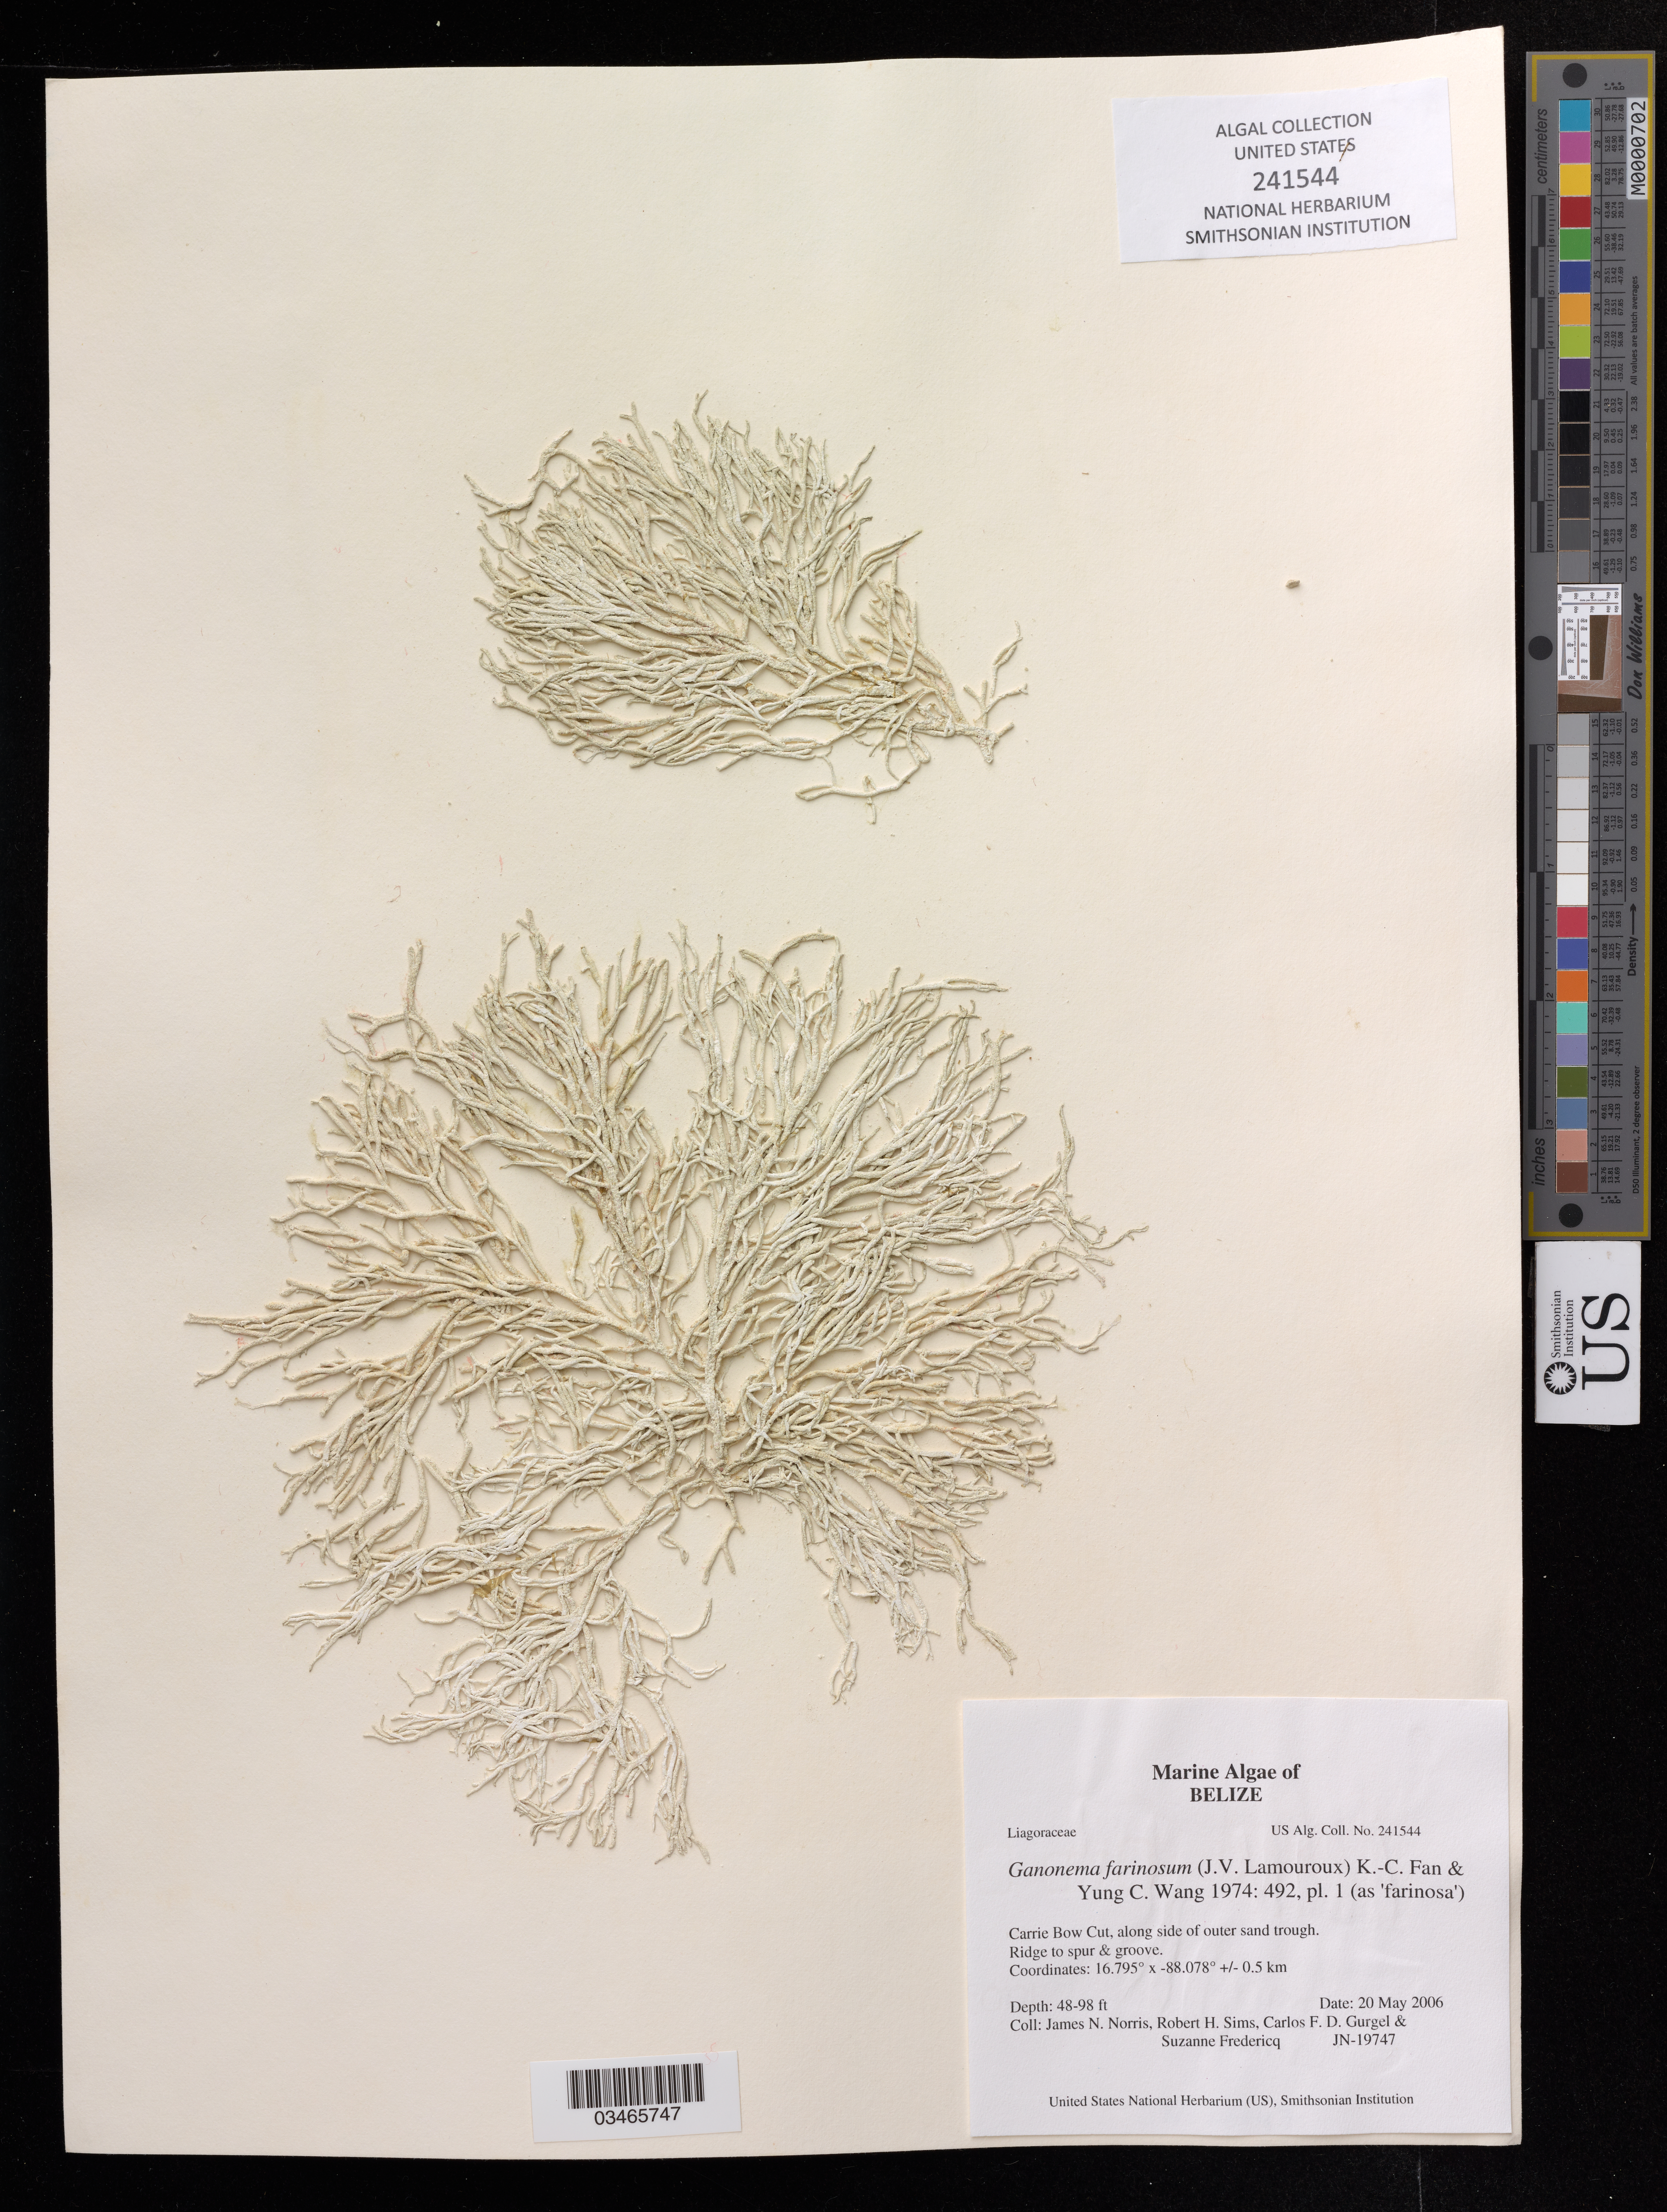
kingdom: Plantae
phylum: Rhodophyta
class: Florideophyceae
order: Nemaliales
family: Liagoraceae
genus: Ganonema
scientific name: Ganonema farinosum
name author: (J.V.Lamouroux) K.C. Fan & Yung C. Wang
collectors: J. Norris, R. H. Sims, C. Gurgel & S. Fredericq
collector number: JN-19747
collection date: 2006-05-20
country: Belize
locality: Carrie Bow Cut, along side of outer sand trough. Ridge to spur & groove.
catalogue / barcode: US 241544